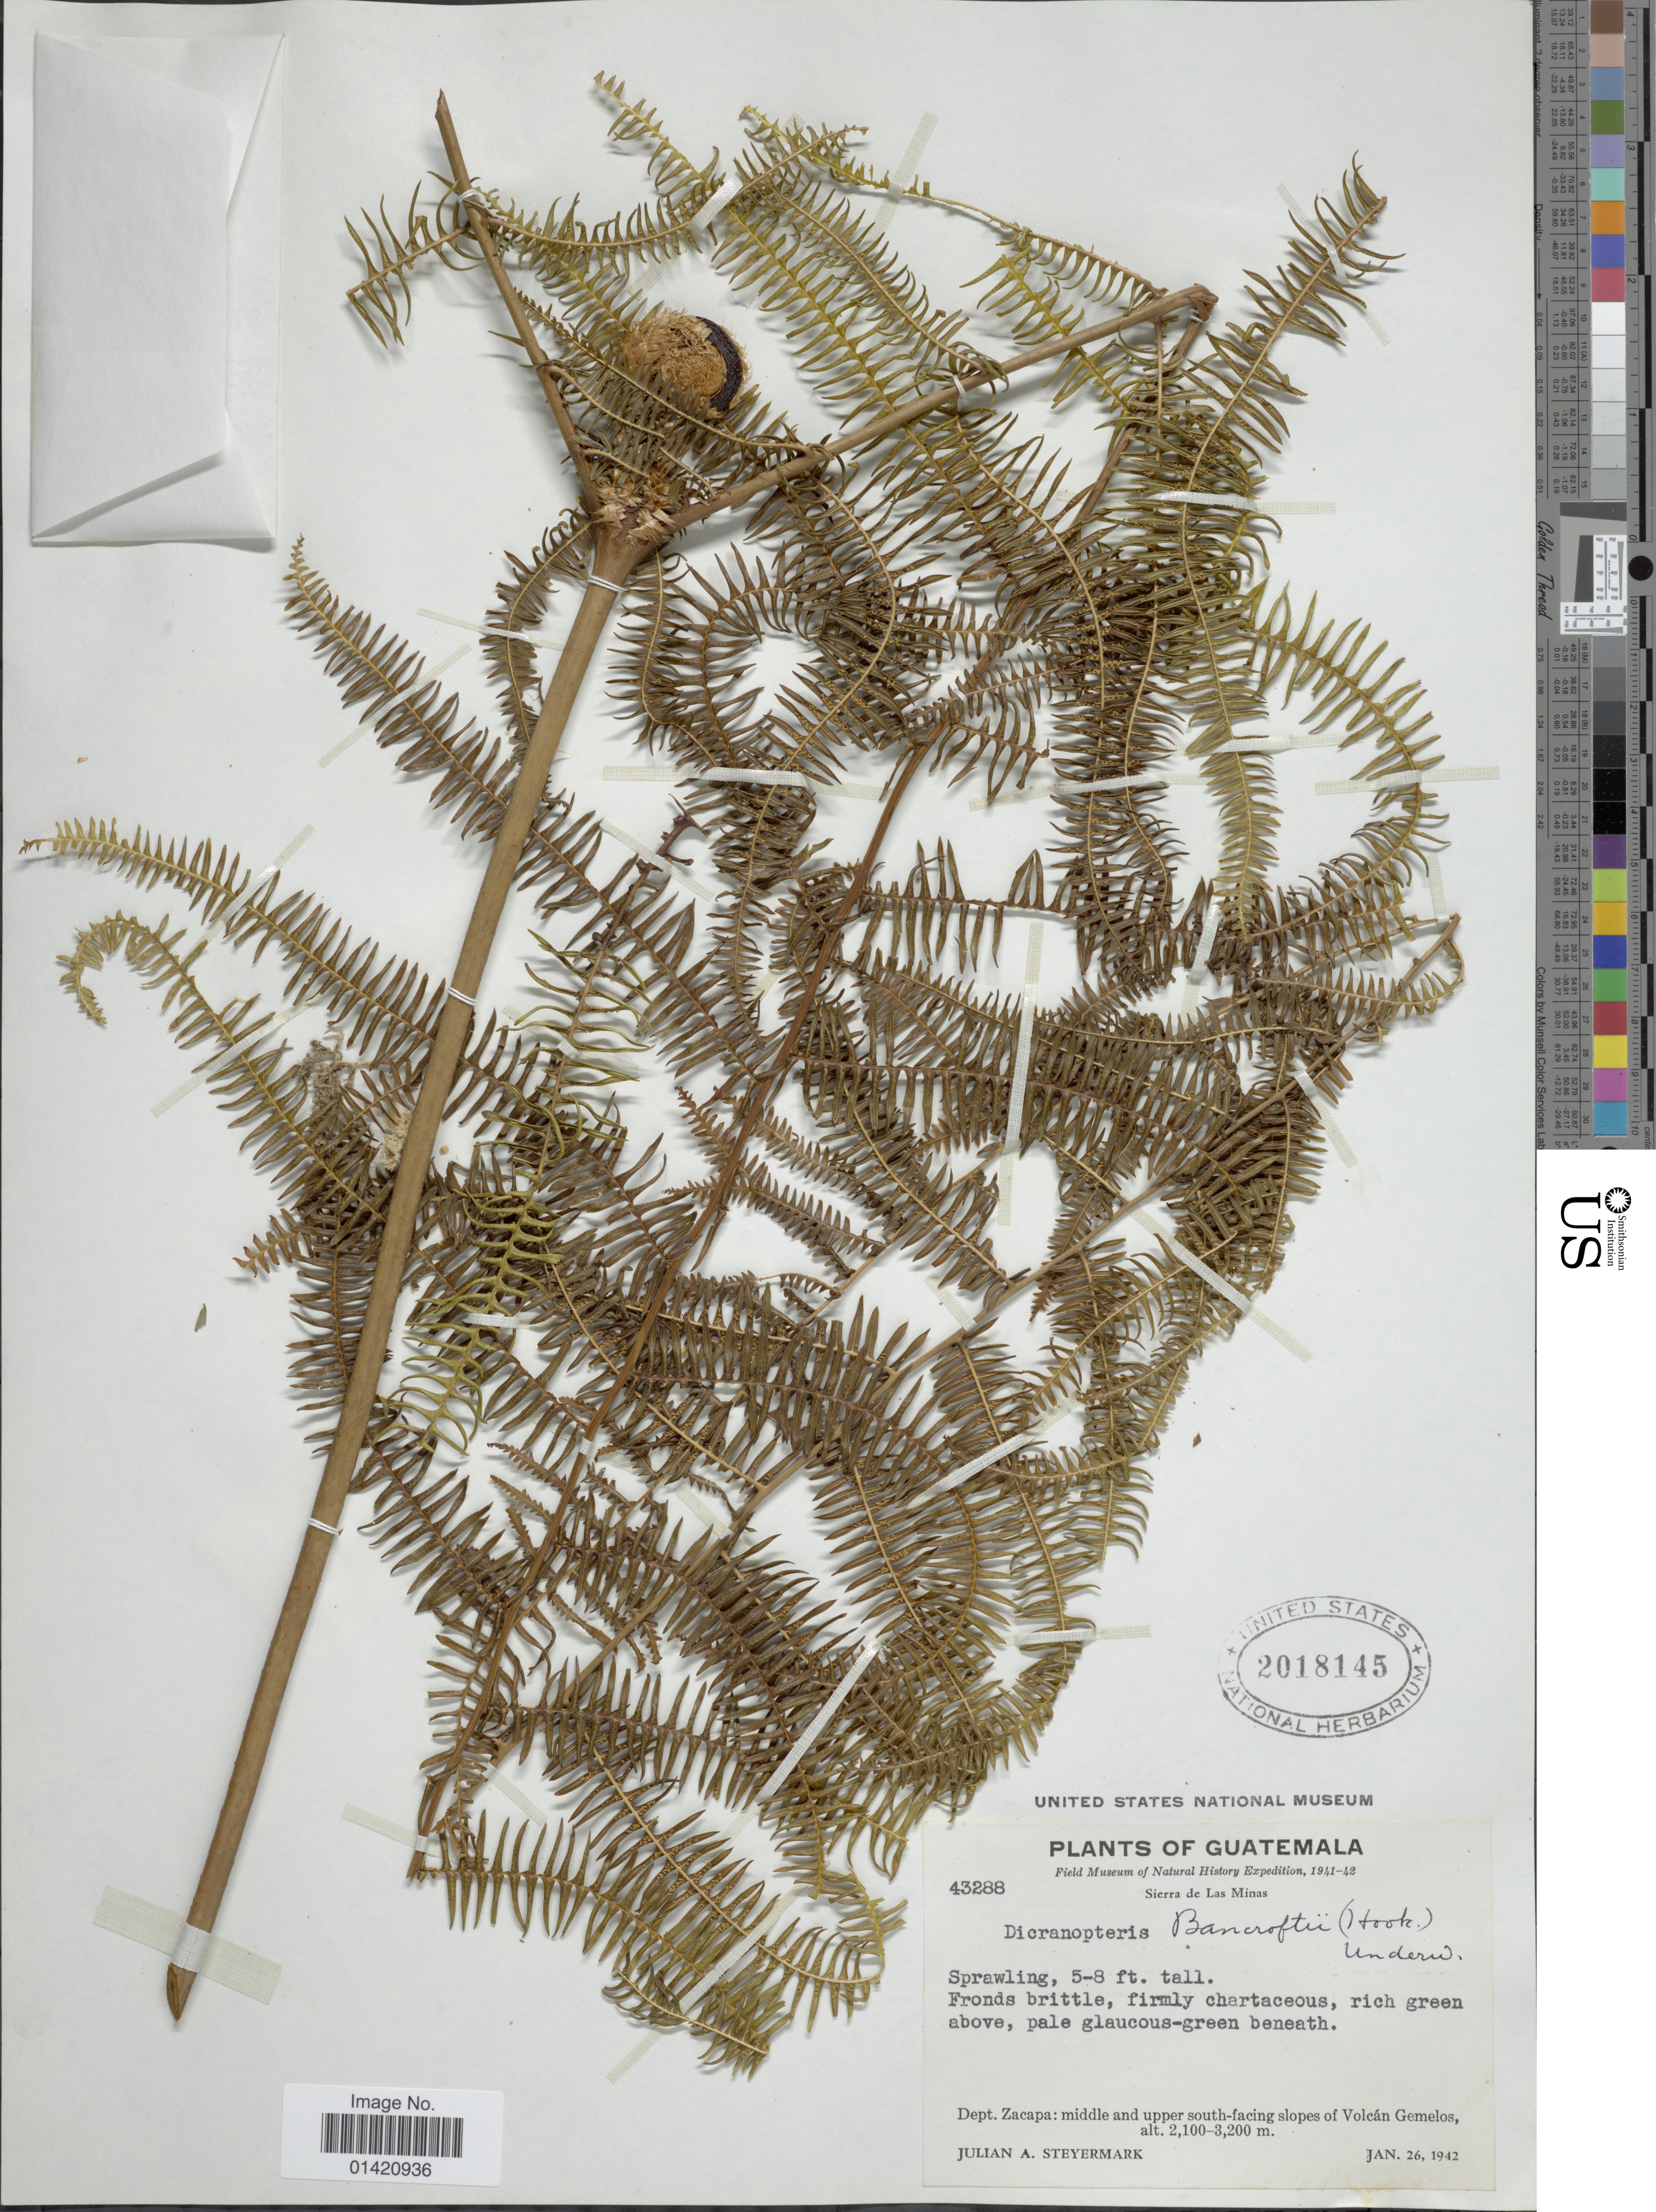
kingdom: Plantae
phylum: Tracheophyta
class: Polypodiopsida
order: Gleicheniales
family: Gleicheniaceae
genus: Diplopterygium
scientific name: Diplopterygium bancroftii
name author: (Hook.) A.R. Sm.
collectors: J. Steyermark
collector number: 43288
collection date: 1942-01-26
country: Guatemala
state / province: Zacapa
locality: Dept. Zacapa: middle and upper south-facing slopes of Volcán Gemelos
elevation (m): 2100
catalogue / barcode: US 2018145